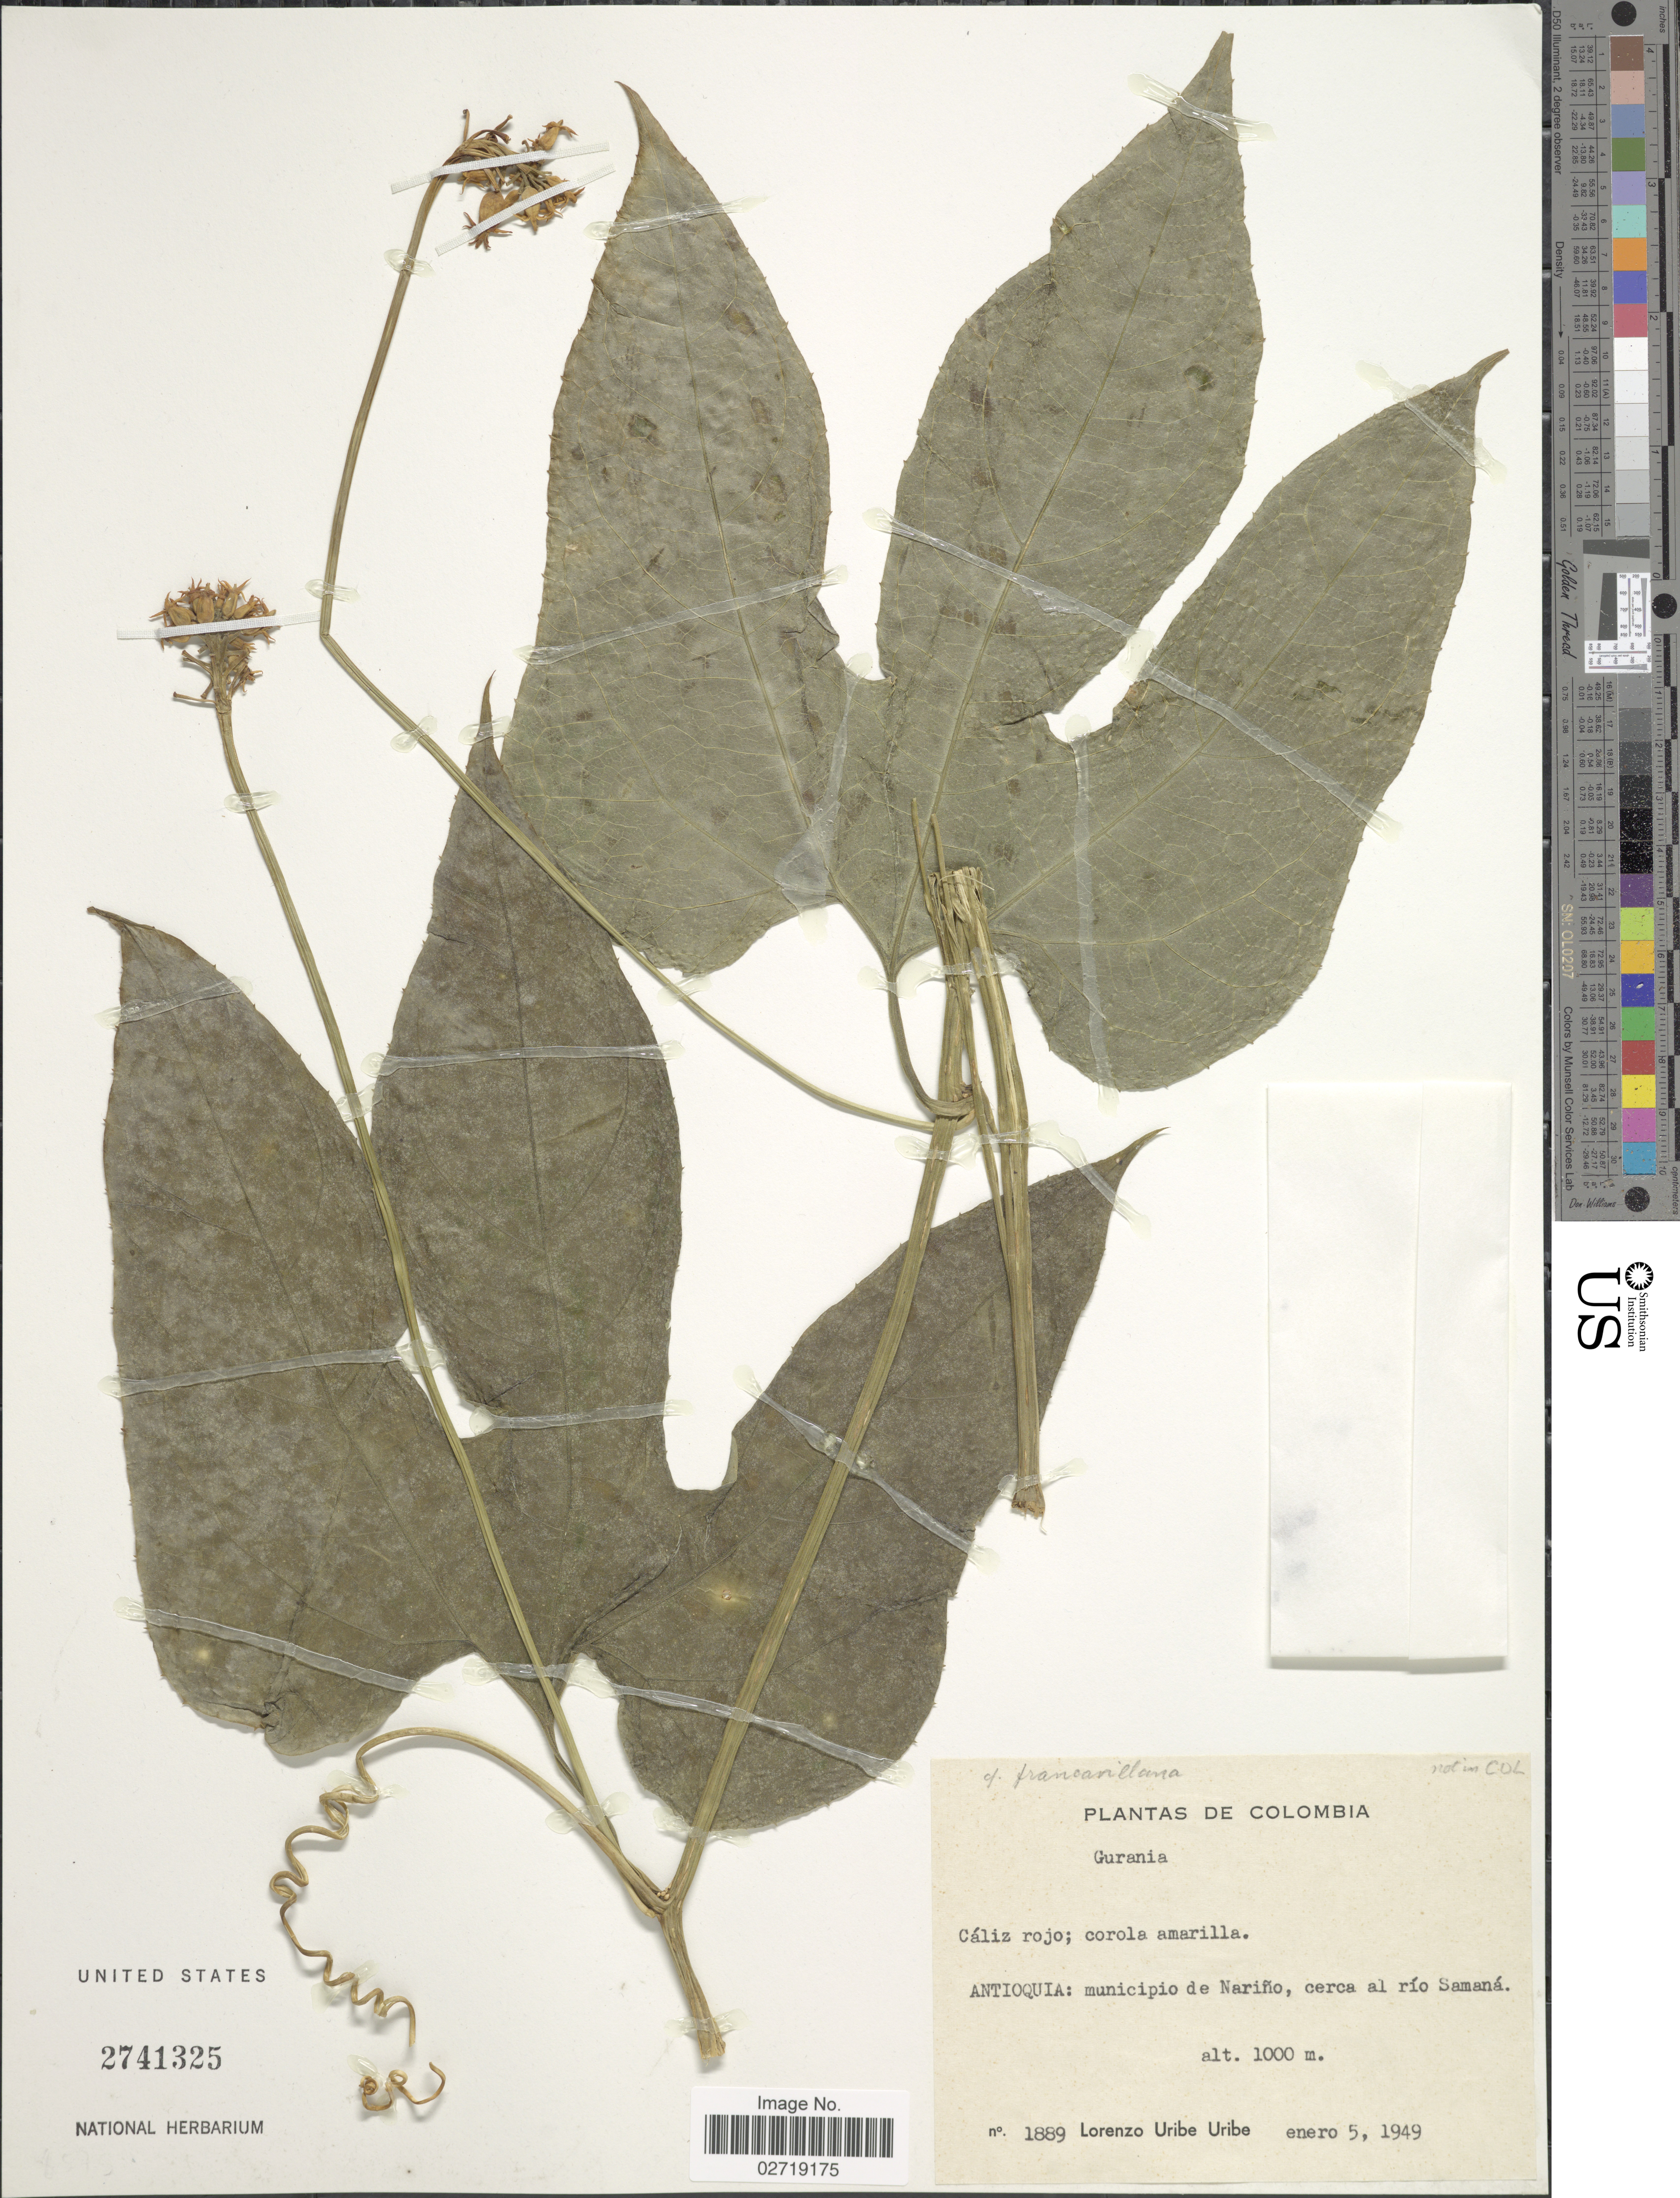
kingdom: Plantae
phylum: Tracheophyta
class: Magnoliopsida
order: Cucurbitales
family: Cucurbitaceae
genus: Gurania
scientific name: Gurania francavillana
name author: Cogn.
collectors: L. Uribe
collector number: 1889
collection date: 1949-01-05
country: Colombia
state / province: Antioquia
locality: Municipio de Narino, cerca al rio Samana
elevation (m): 1000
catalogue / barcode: US 2741325